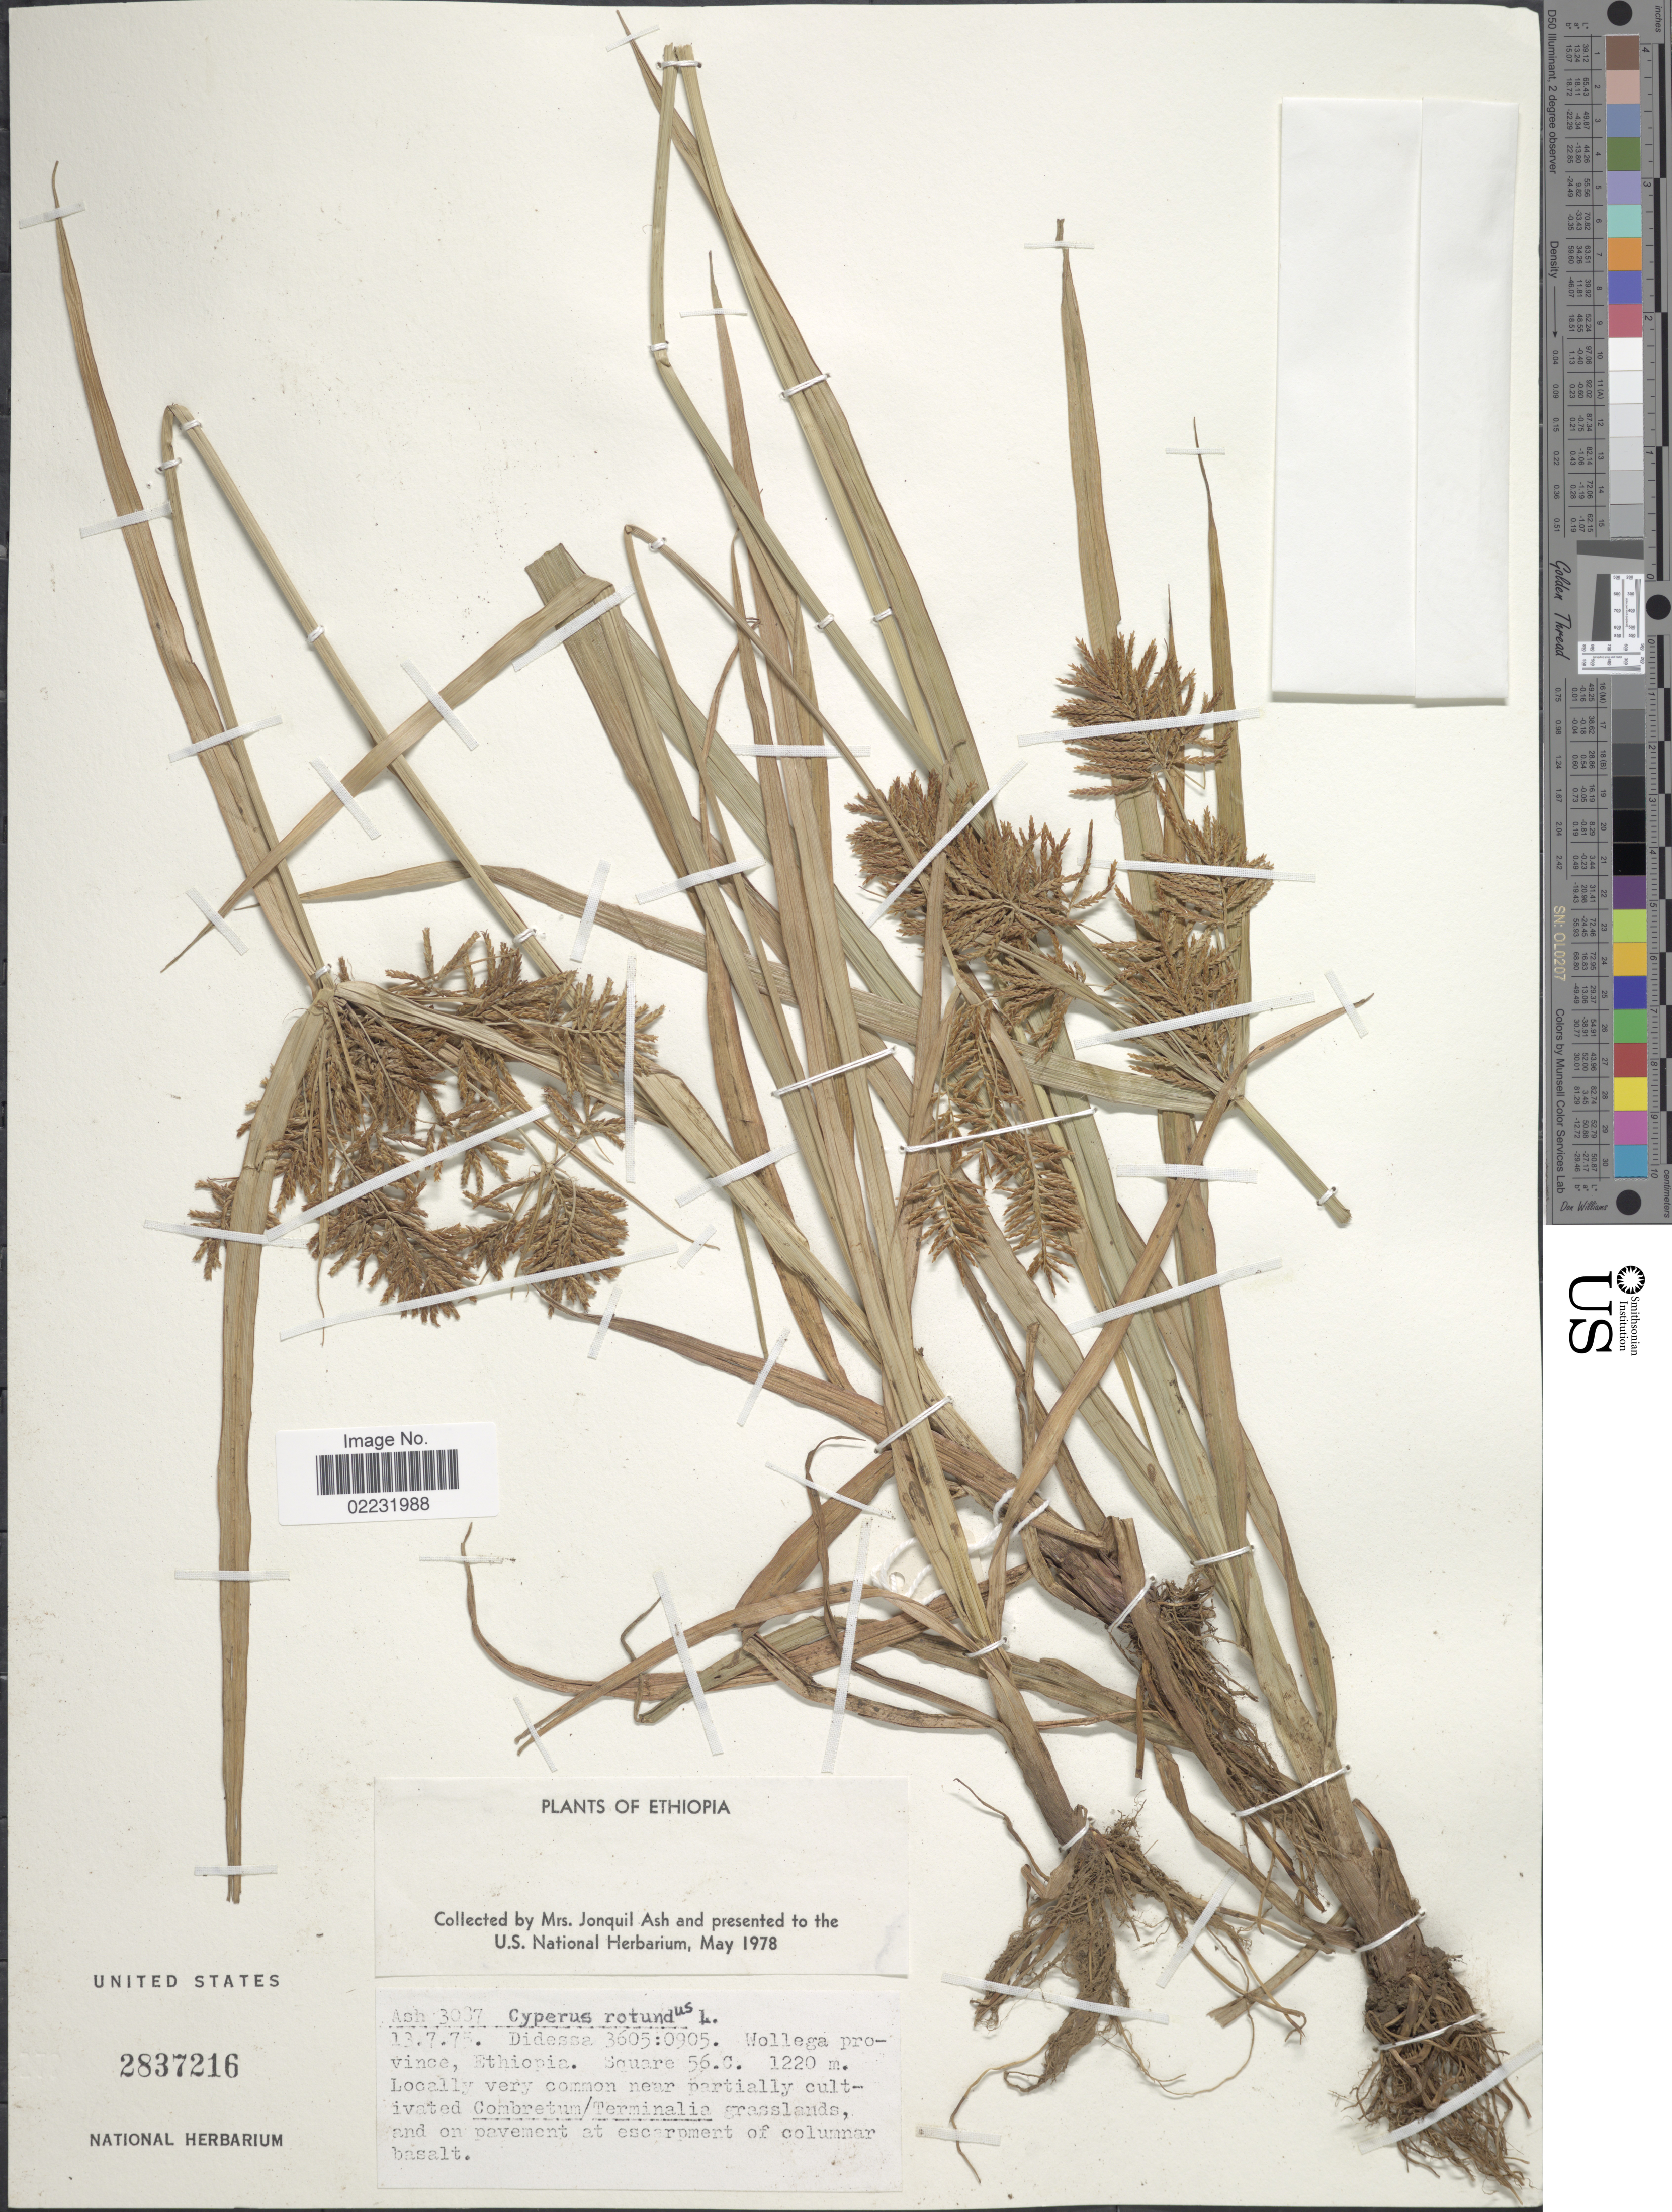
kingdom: Plantae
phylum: Tracheophyta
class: Liliopsida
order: Poales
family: Cyperaceae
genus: Cyperus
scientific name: Cyperus rotundus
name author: L.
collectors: J. Ash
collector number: Ash 3087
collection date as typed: Transcribed d/m/y: 13/7/75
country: Ethiopia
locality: Wollega province, on pavement at escarpment of clumnar basalt, Didessa 3605:0905, square 56.c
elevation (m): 1220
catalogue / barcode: US 2837216